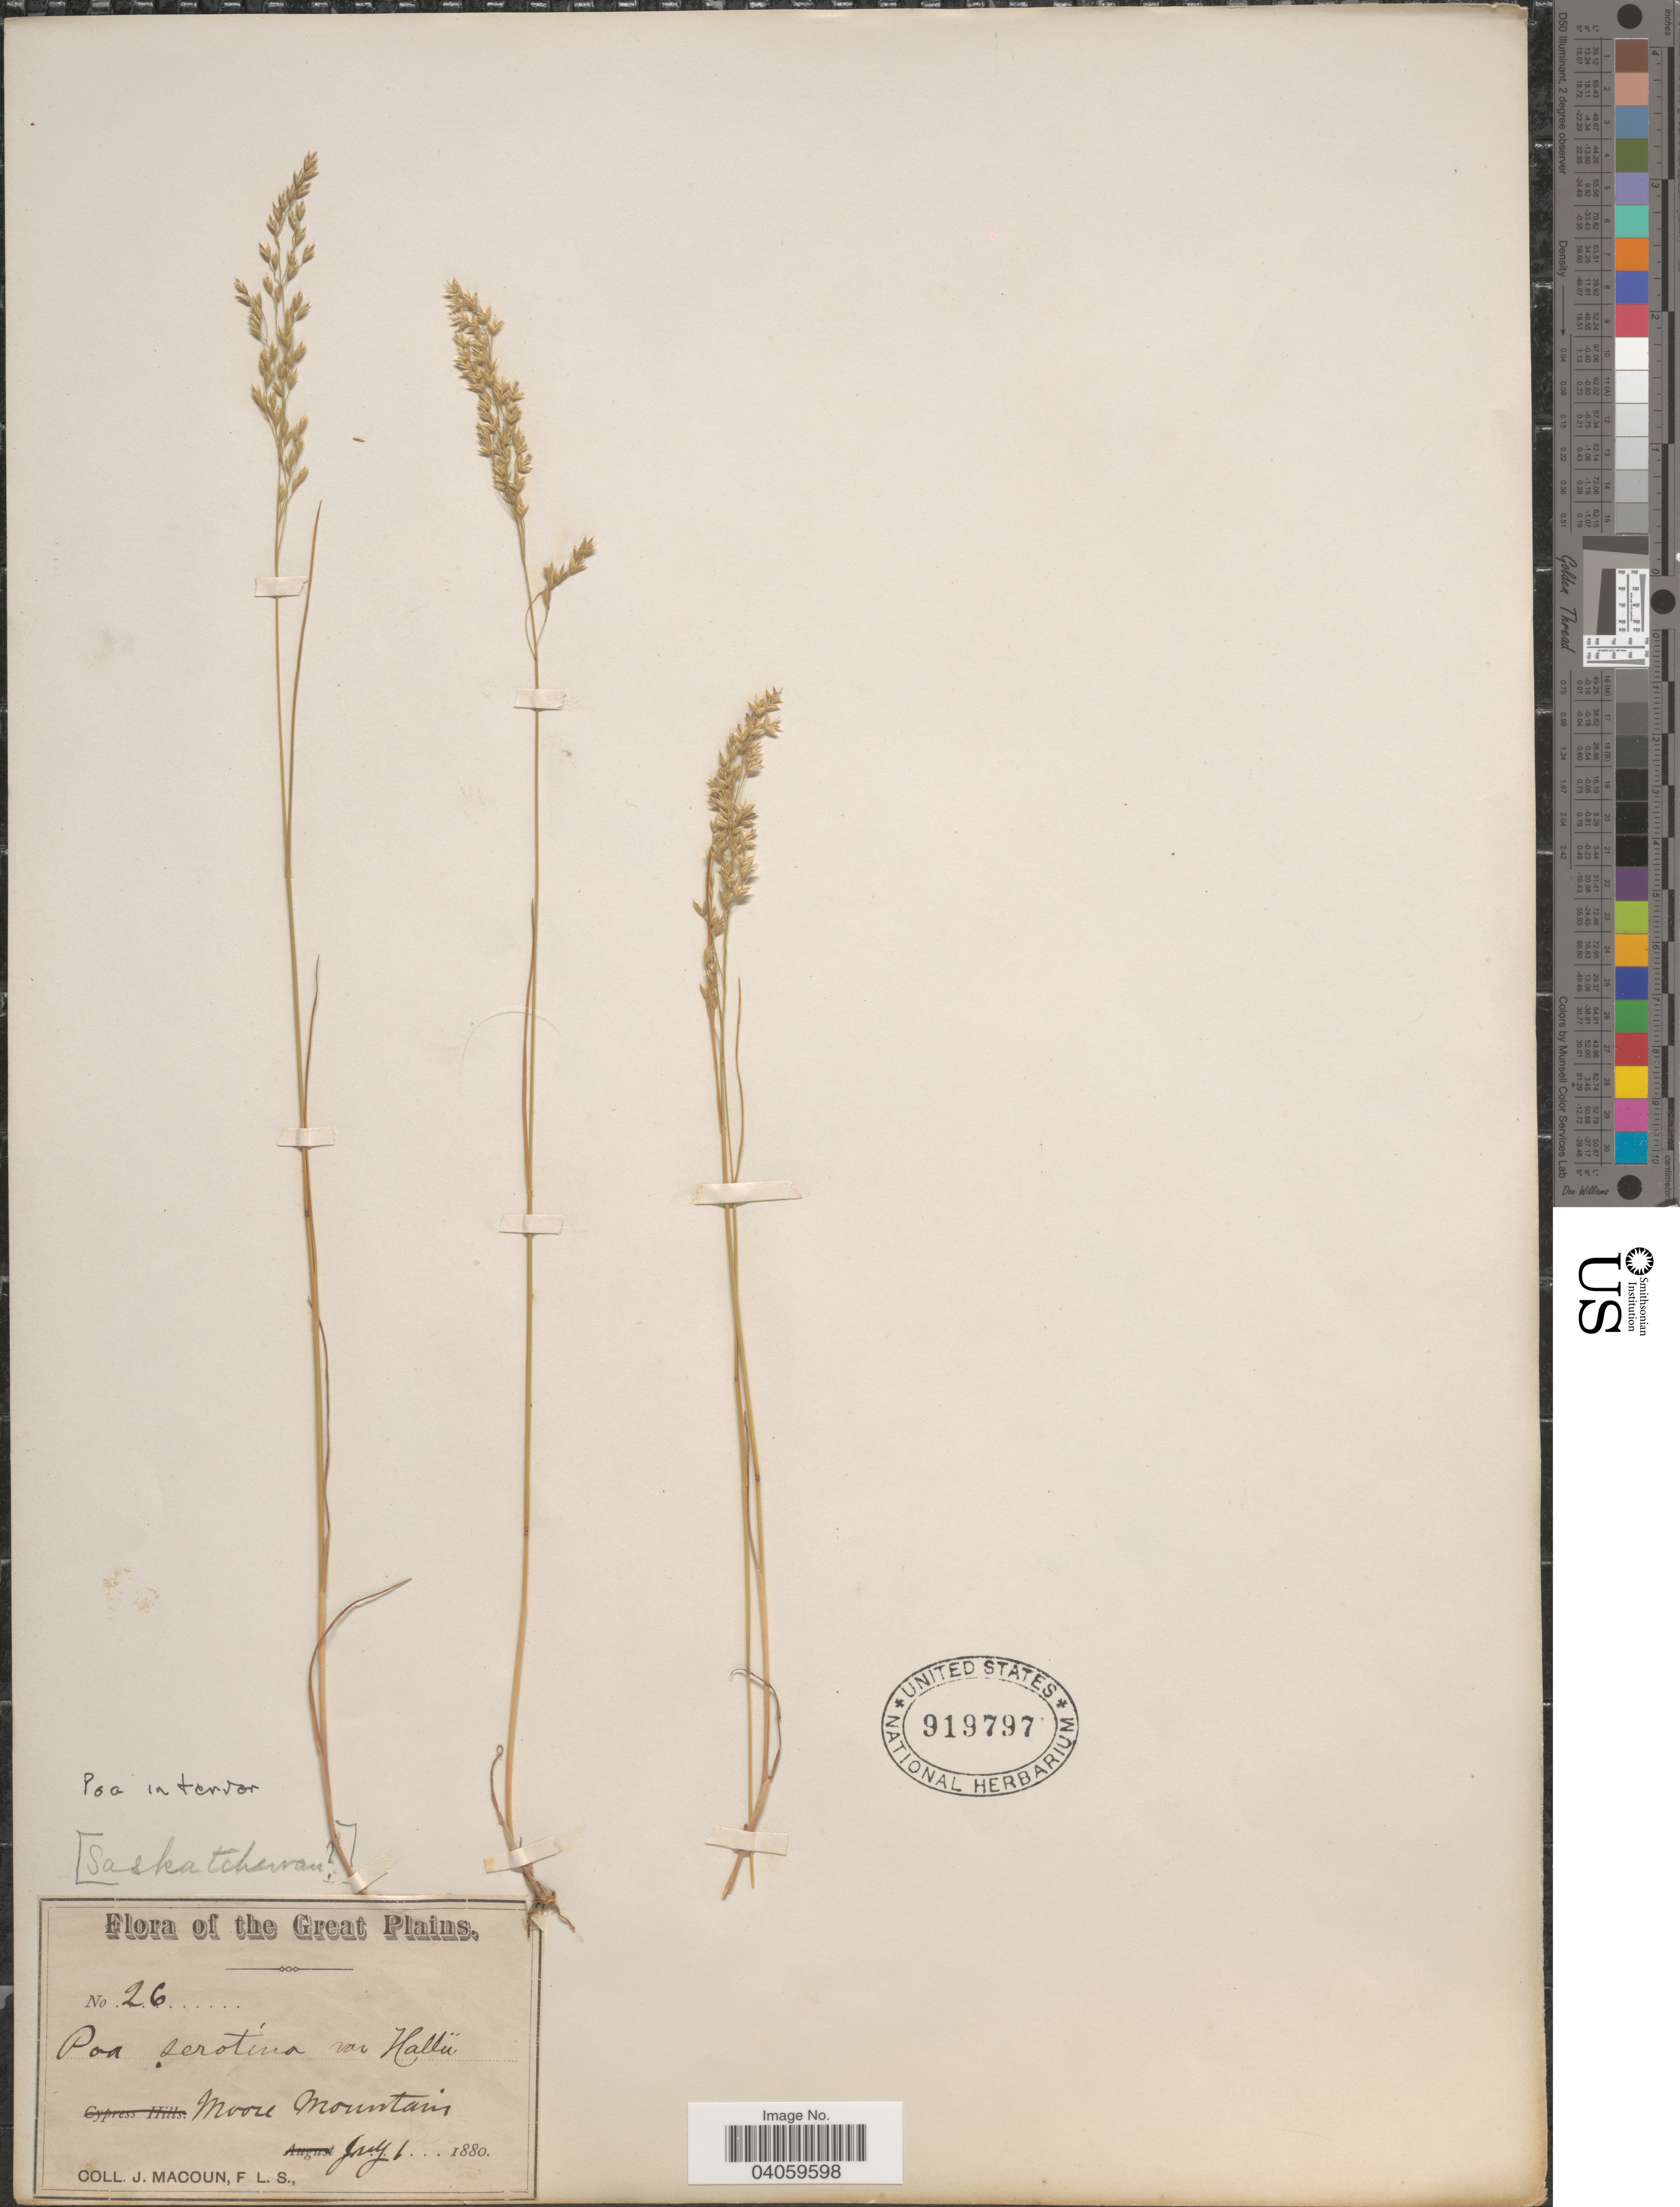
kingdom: Plantae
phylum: Tracheophyta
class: Liliopsida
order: Poales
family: Poaceae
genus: Poa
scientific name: Poa interior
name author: Rydb.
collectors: J. Macoun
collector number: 26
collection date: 1880-07-01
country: Canada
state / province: Saskatchewan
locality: The Great Plains. Moore Mountain.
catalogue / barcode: US 919797